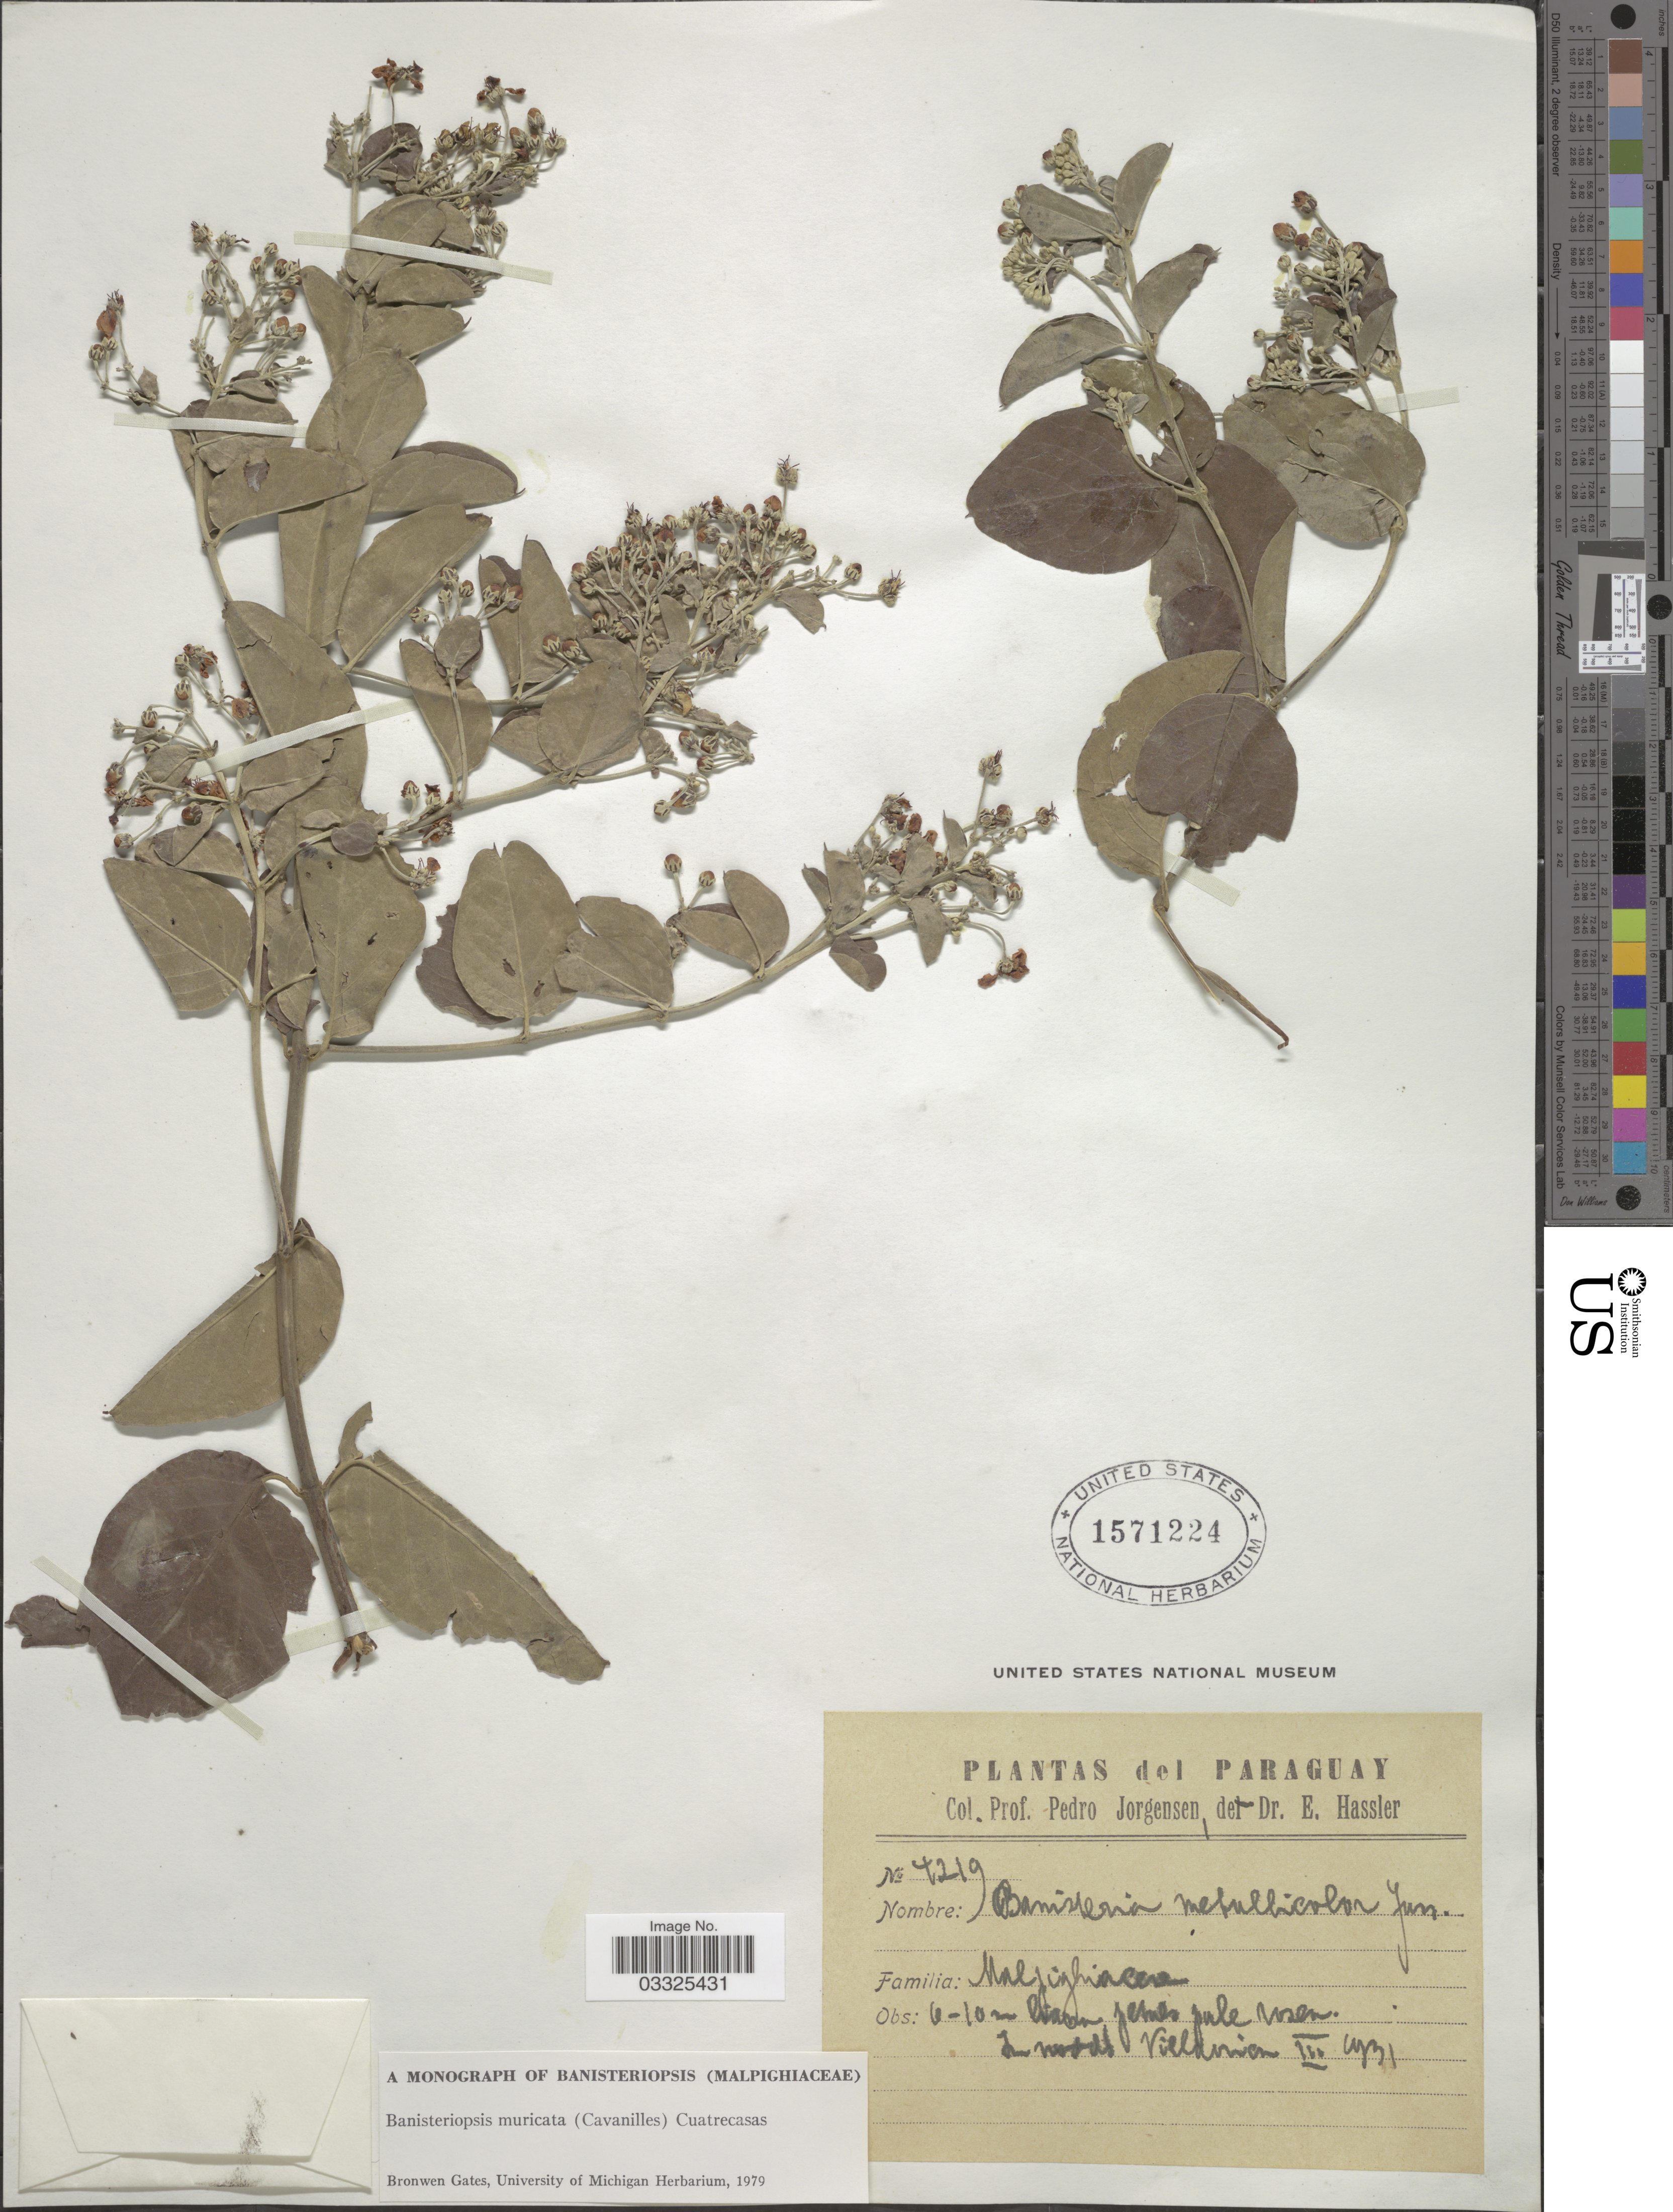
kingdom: Plantae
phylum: Tracheophyta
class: Magnoliopsida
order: Malpighiales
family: Malpighiaceae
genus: Banisteriopsis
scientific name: Banisteriopsis muricata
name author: (Cav.) Cuatrec.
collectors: P. Jörgensen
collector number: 4219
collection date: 1931-03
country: Paraguay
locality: Villarrica.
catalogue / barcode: US 1571224